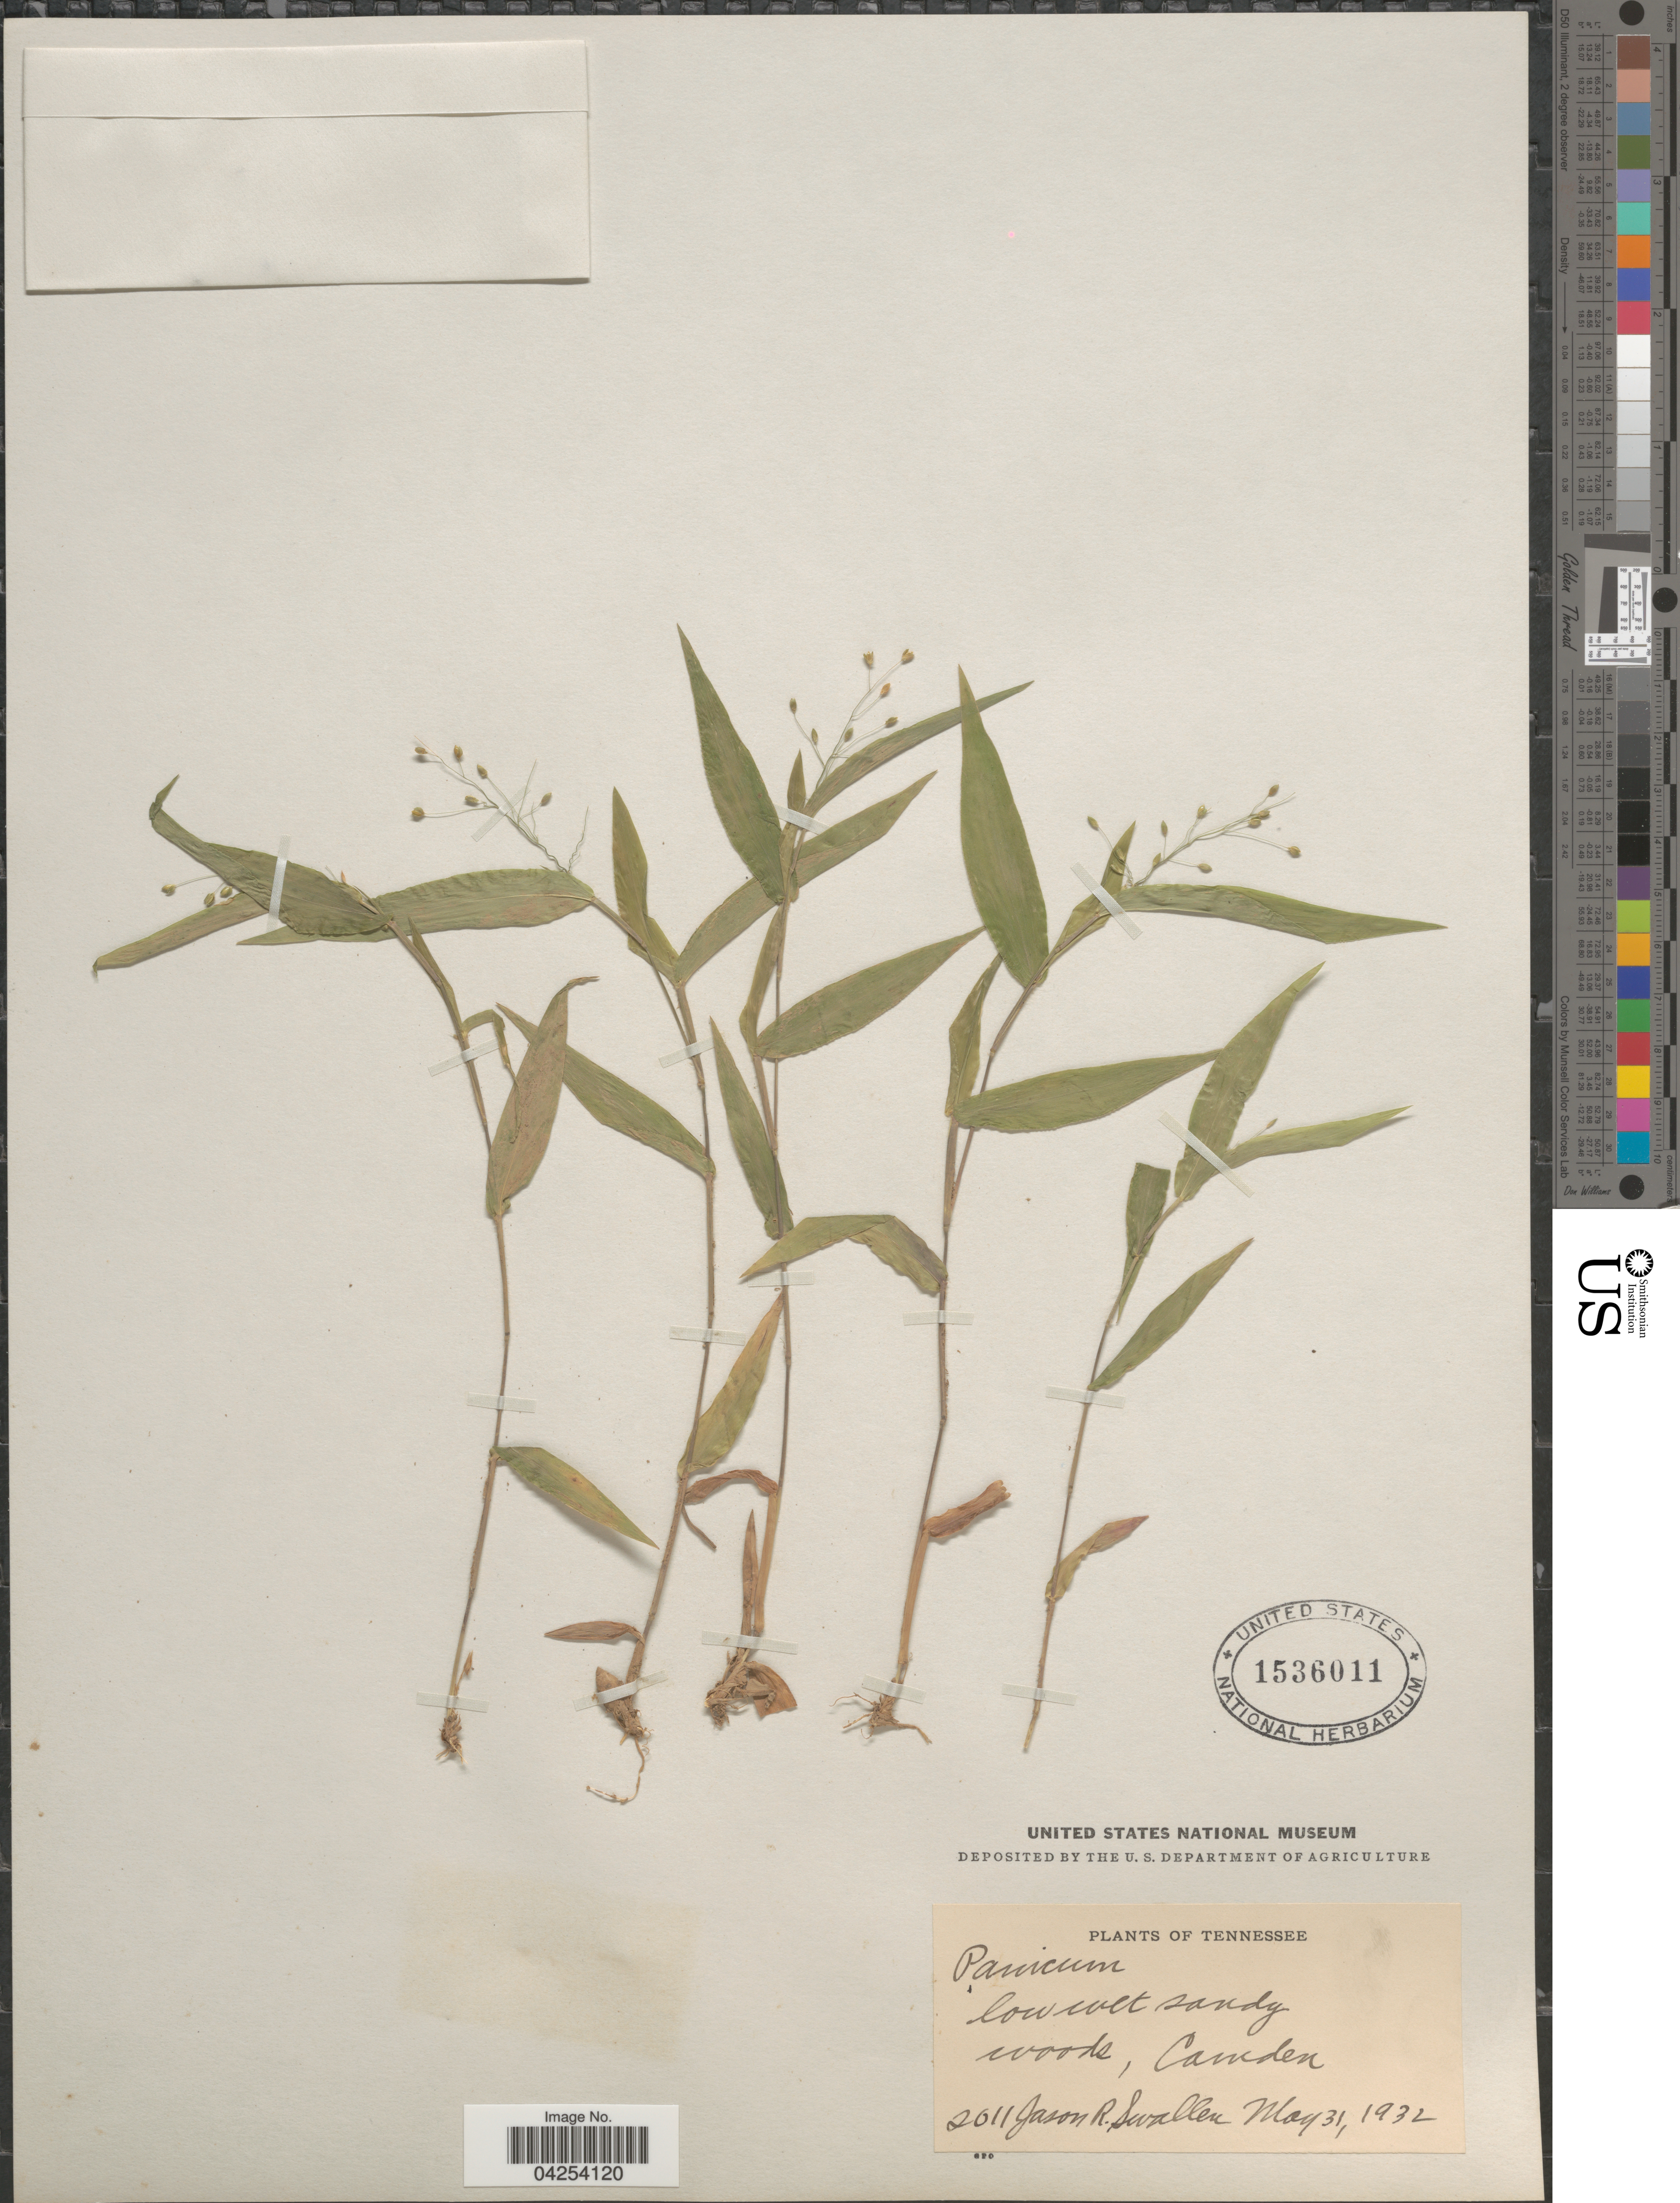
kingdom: Plantae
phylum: Tracheophyta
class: Liliopsida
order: Poales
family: Poaceae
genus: Dichanthelium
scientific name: Dichanthelium commutatum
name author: (Schult.) Gould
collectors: J. R. Swallen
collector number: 2011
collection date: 1932-05-31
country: United States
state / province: Tennessee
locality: Low wet sandy woods, Camden.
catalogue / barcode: US 1536011